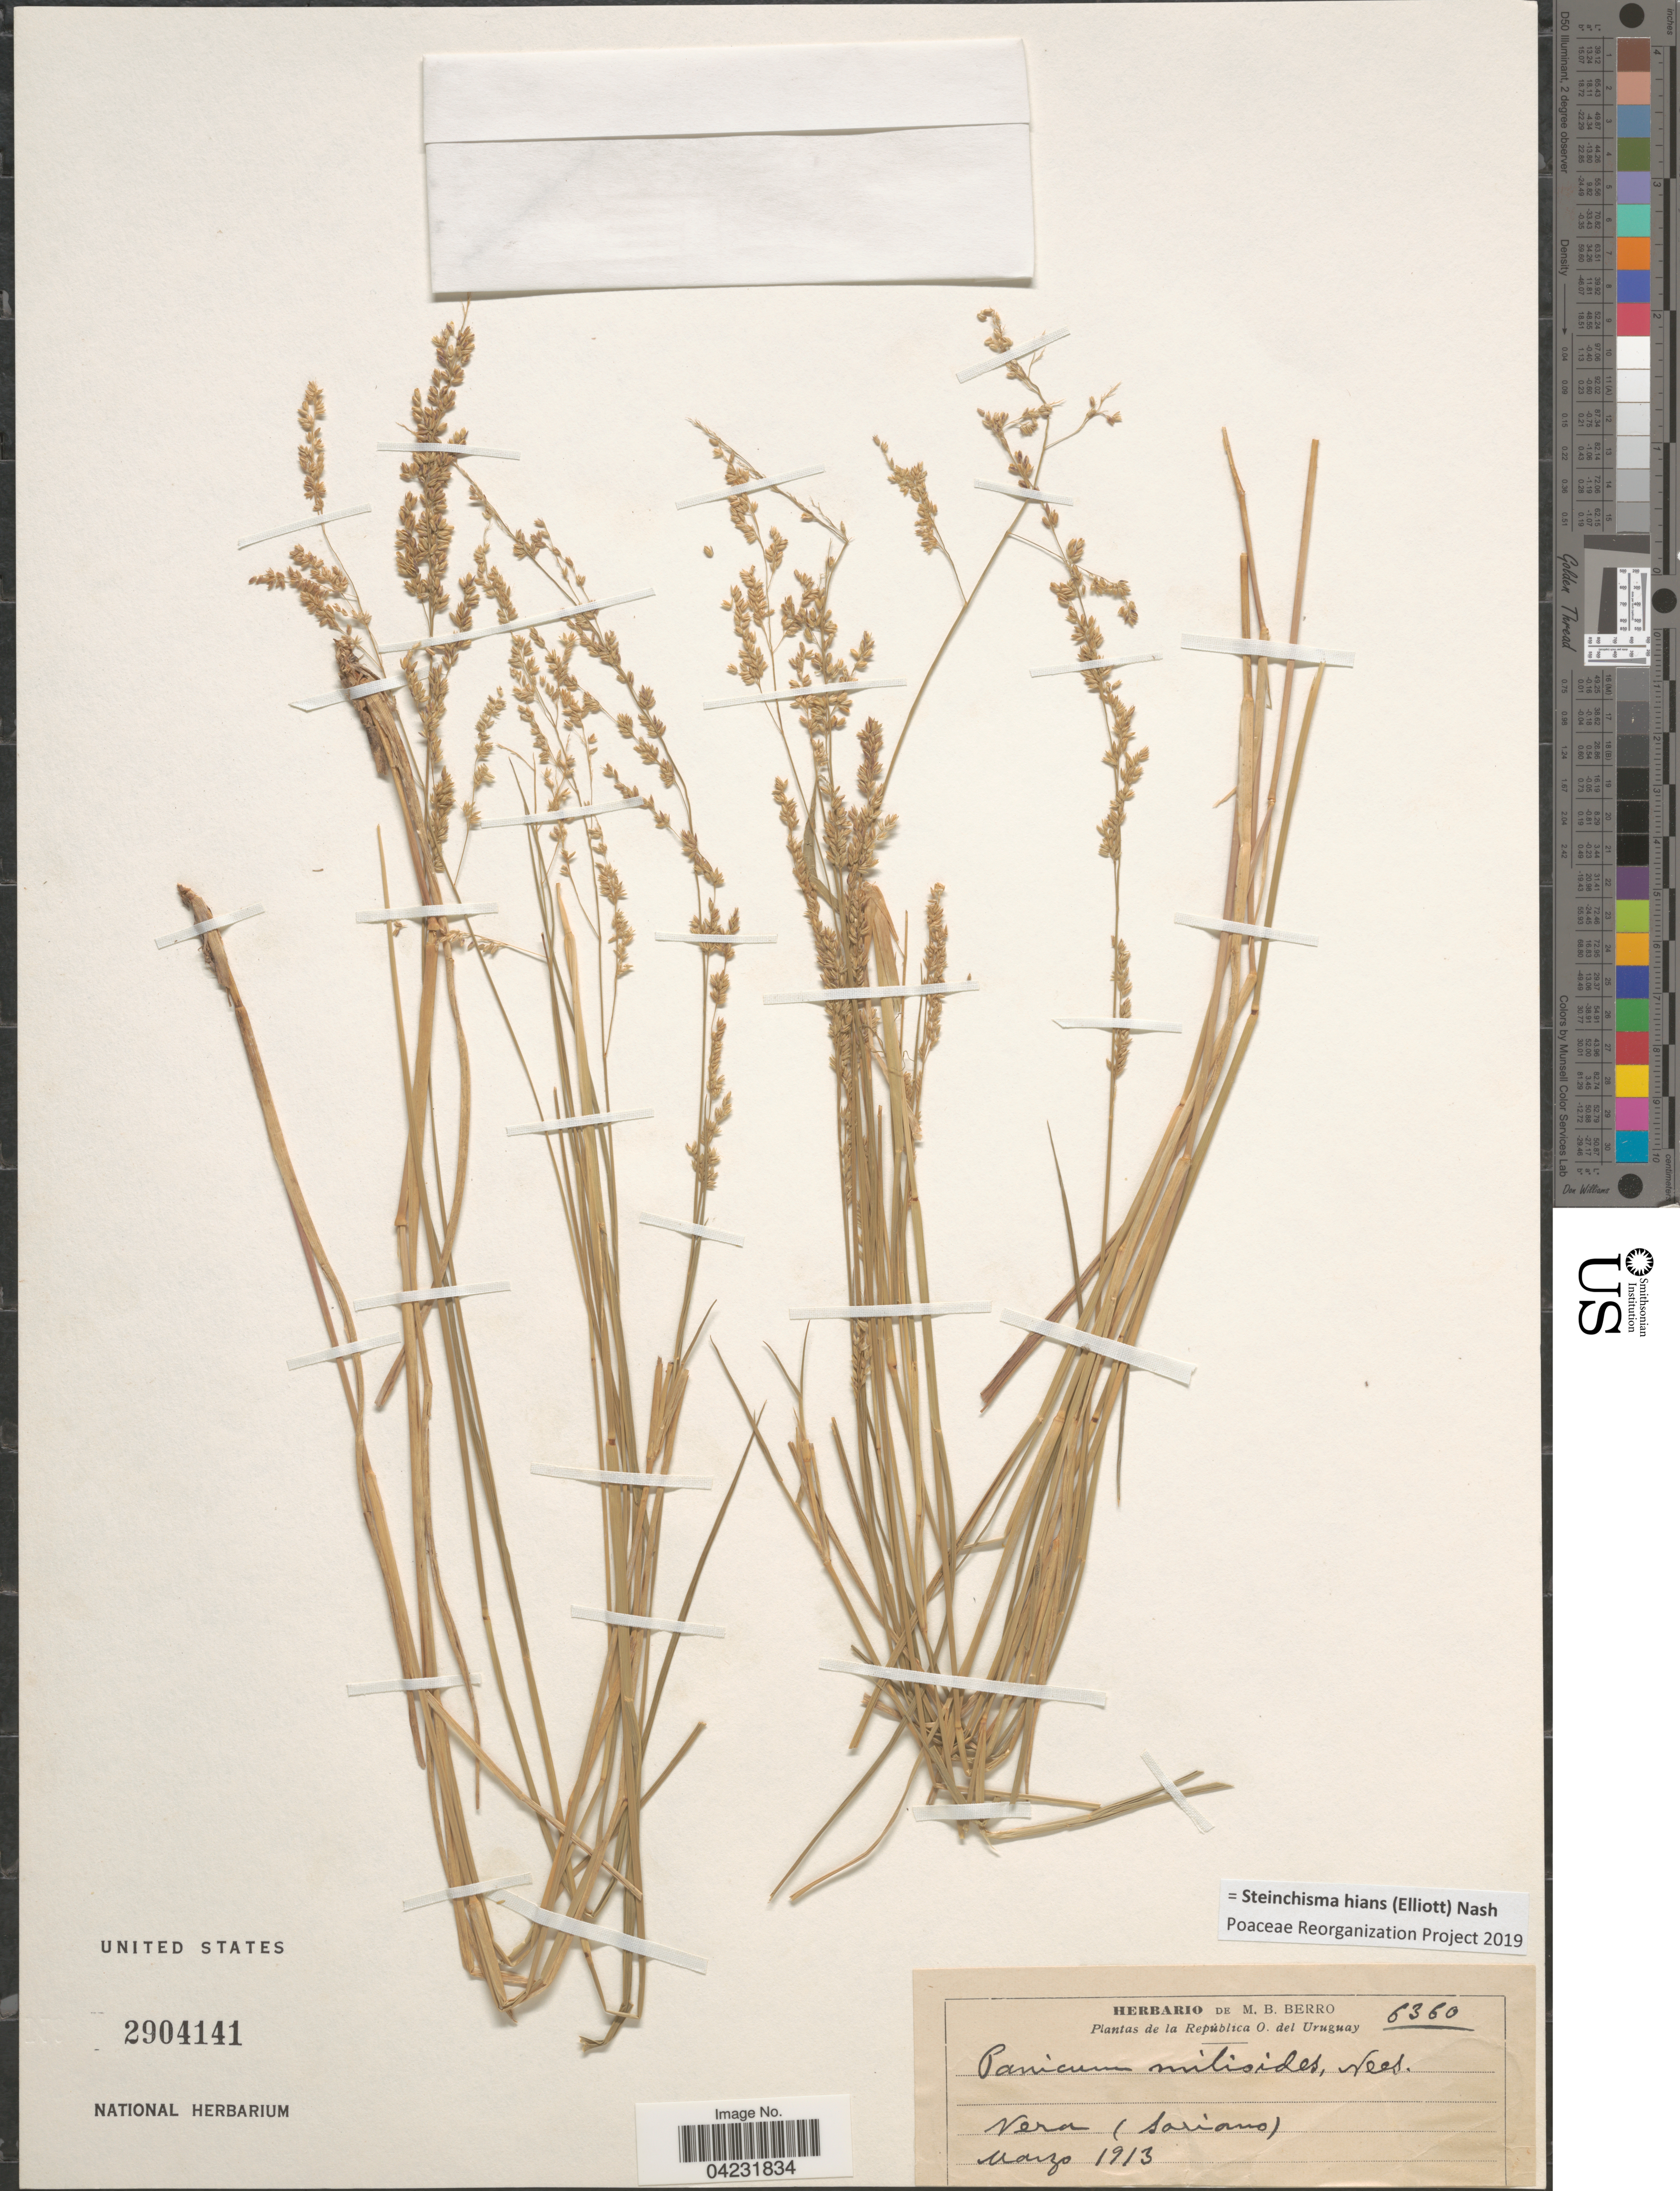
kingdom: Plantae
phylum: Tracheophyta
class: Liliopsida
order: Poales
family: Poaceae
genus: Steinchisma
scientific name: Steinchisma hians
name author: (Elliott) Nash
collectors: Ex herb. M. B. Berro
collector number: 6360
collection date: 1913-03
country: Uruguay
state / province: Soriano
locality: Vera.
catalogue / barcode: US 2904141